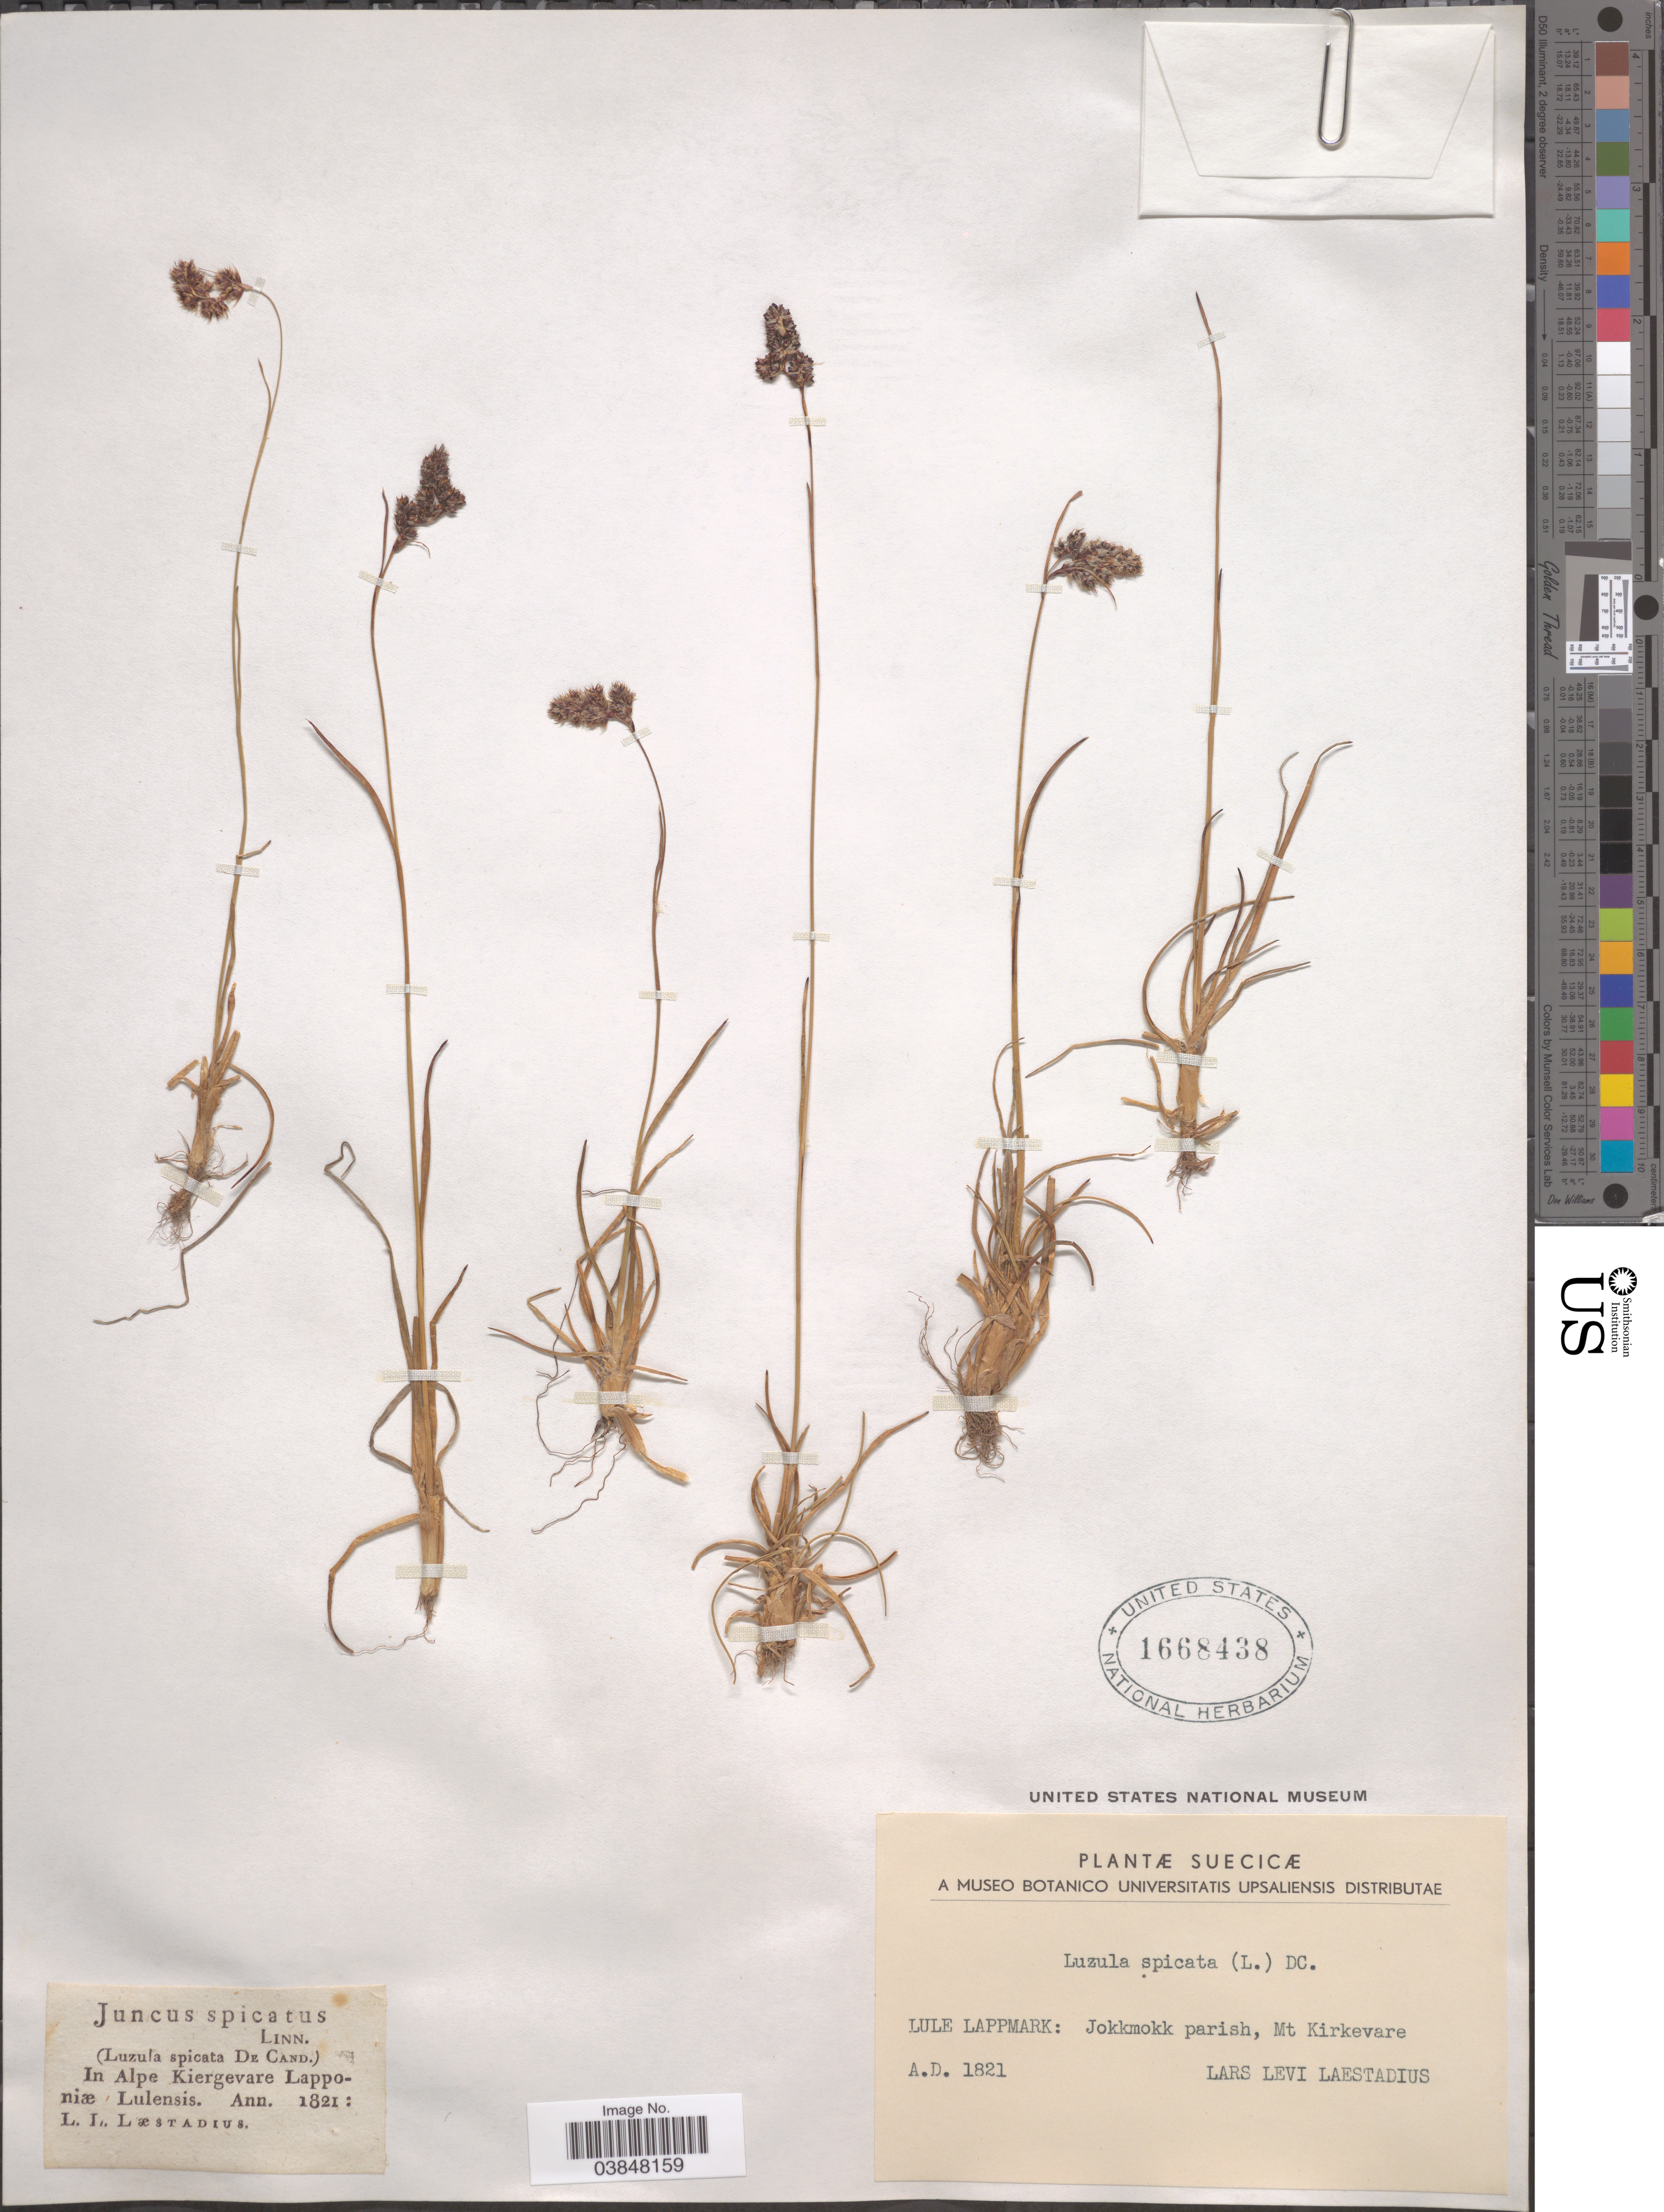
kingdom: Plantae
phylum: Tracheophyta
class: Liliopsida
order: Poales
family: Juncaceae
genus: Luzula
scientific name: Luzula spicata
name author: (L.) DC.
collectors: L. L. Laestadius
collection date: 1821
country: Sweden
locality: Suecicæ. Lule Lappmark: Jokkmokk parish, Mt Kirkevare.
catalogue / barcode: US 1668438